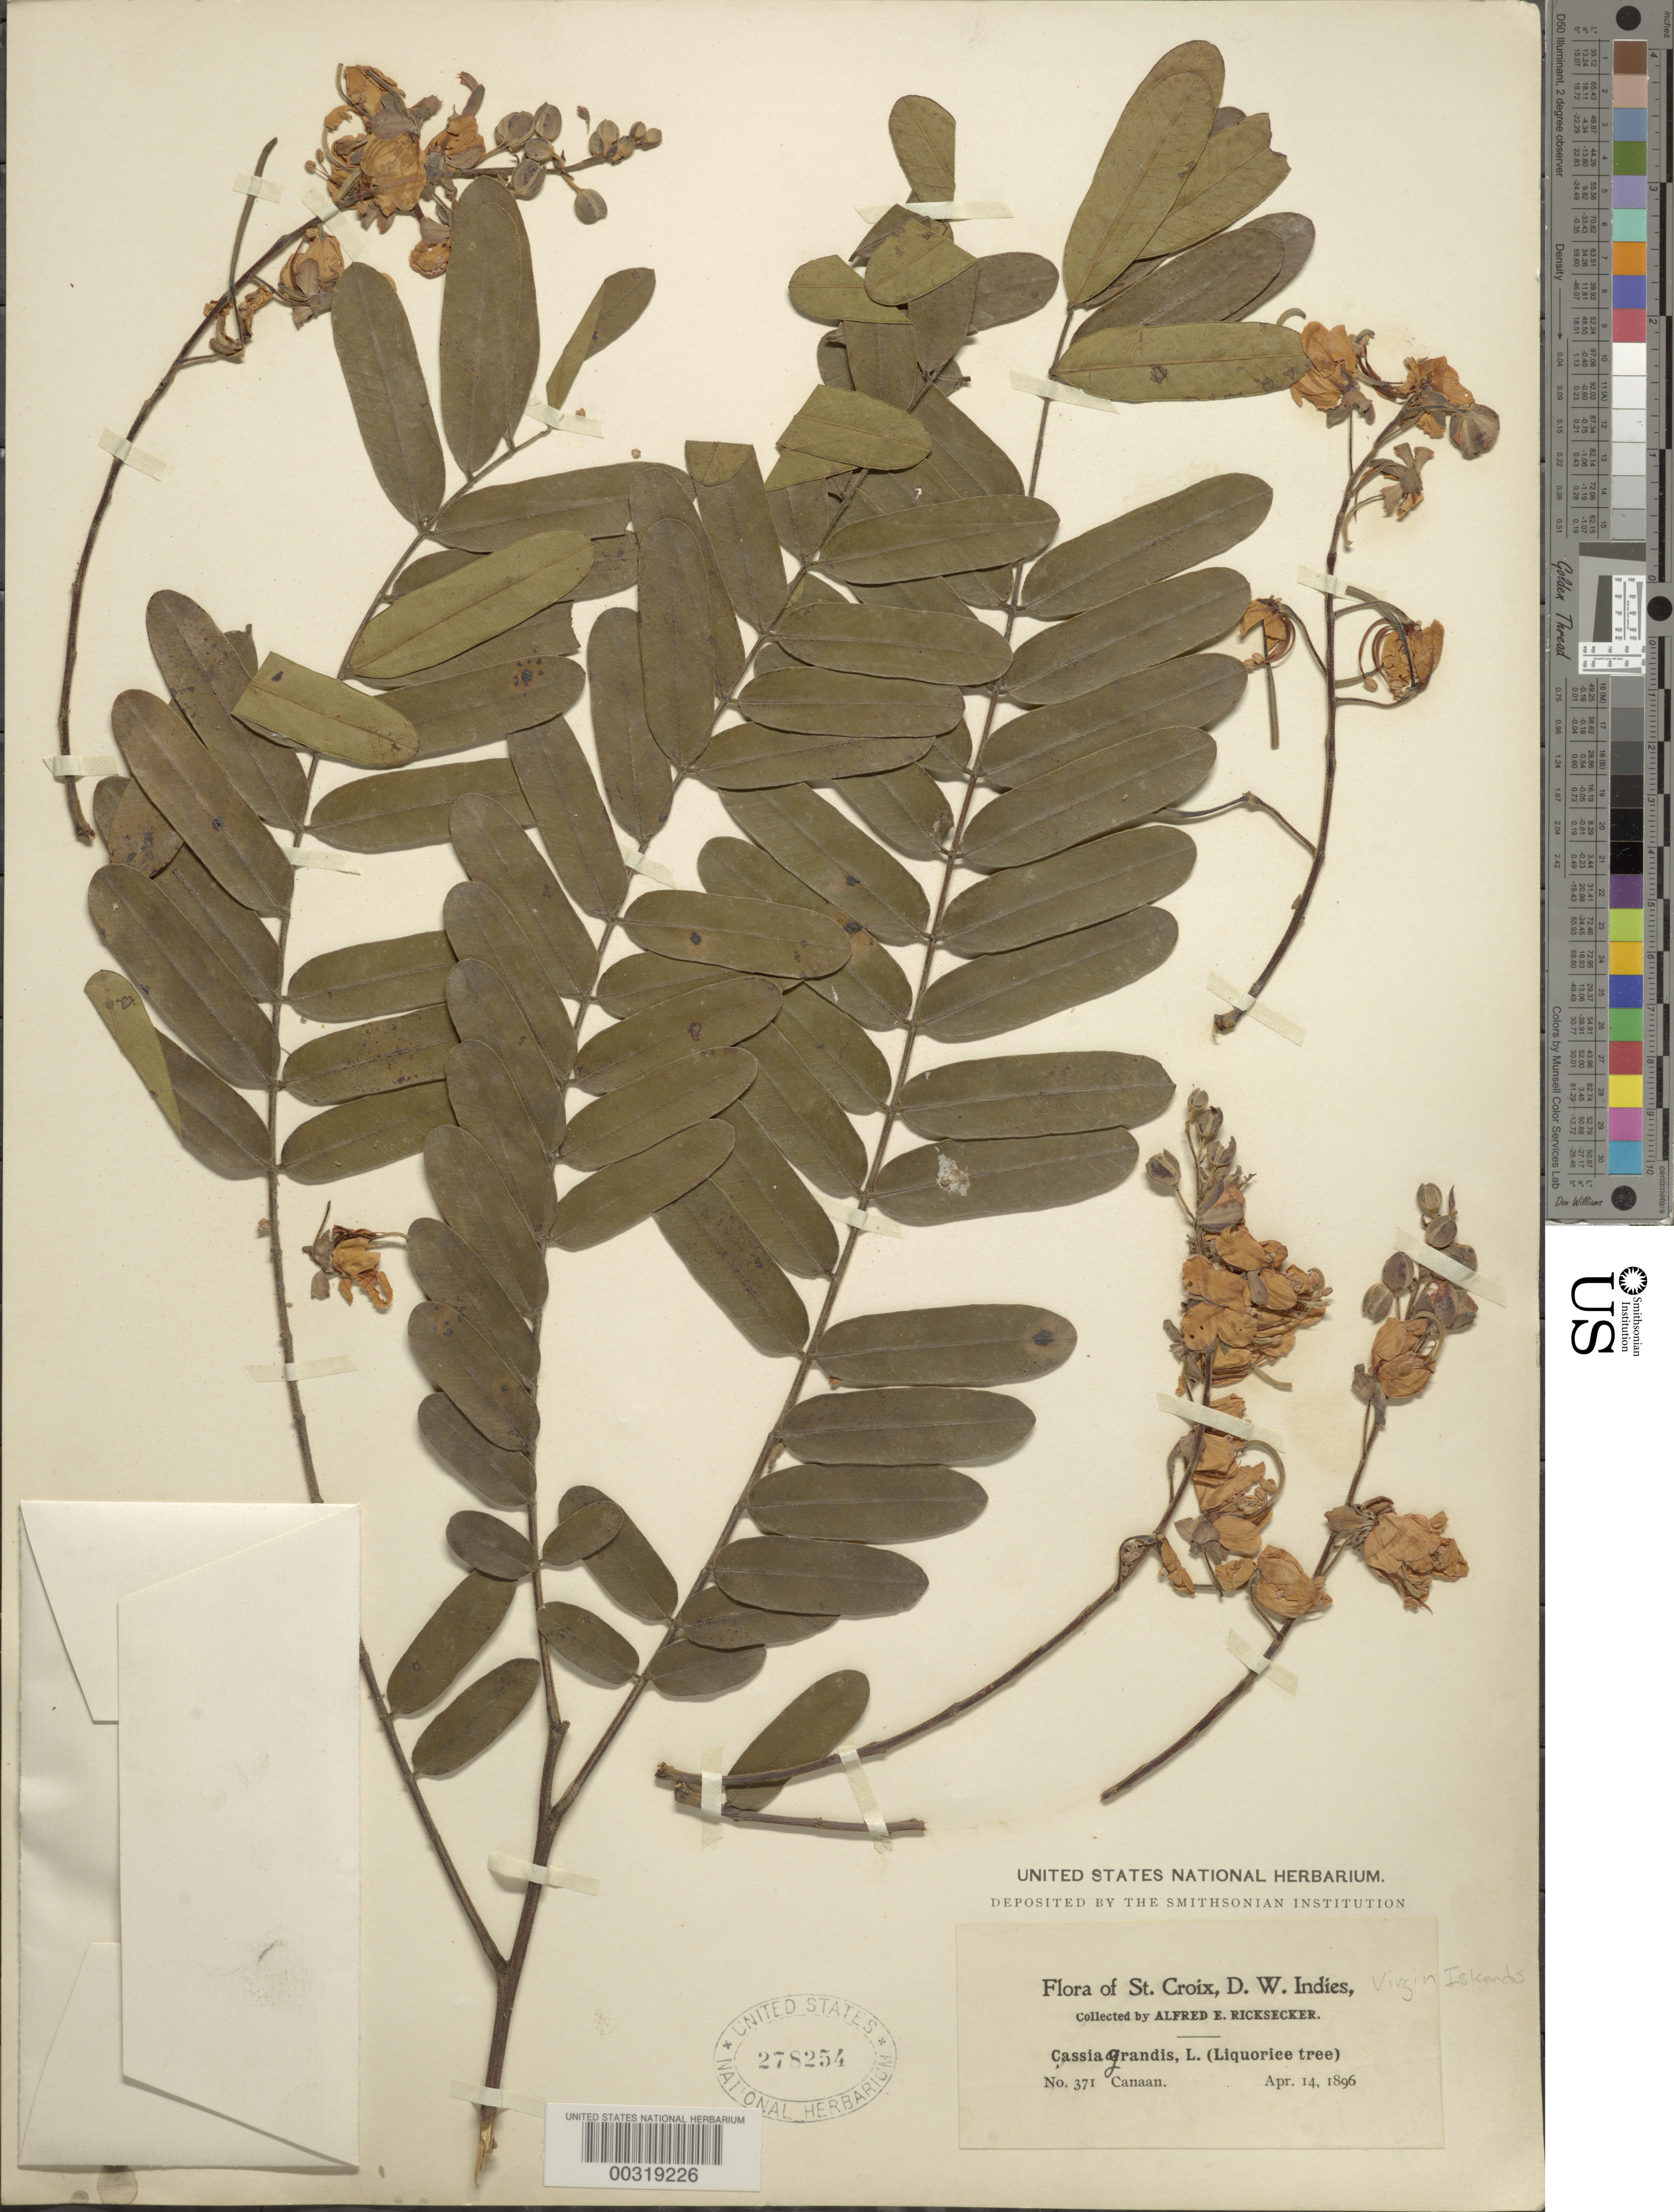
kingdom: Plantae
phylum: Tracheophyta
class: Magnoliopsida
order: Fabales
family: Fabaceae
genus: Cassia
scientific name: Cassia grandis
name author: L. f.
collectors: A. E. Ricksecker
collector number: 371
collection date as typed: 14 Apr 1896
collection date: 1896-04-14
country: U.S. Virgin Islands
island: St. Croix Island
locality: Canaan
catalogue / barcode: US 278254